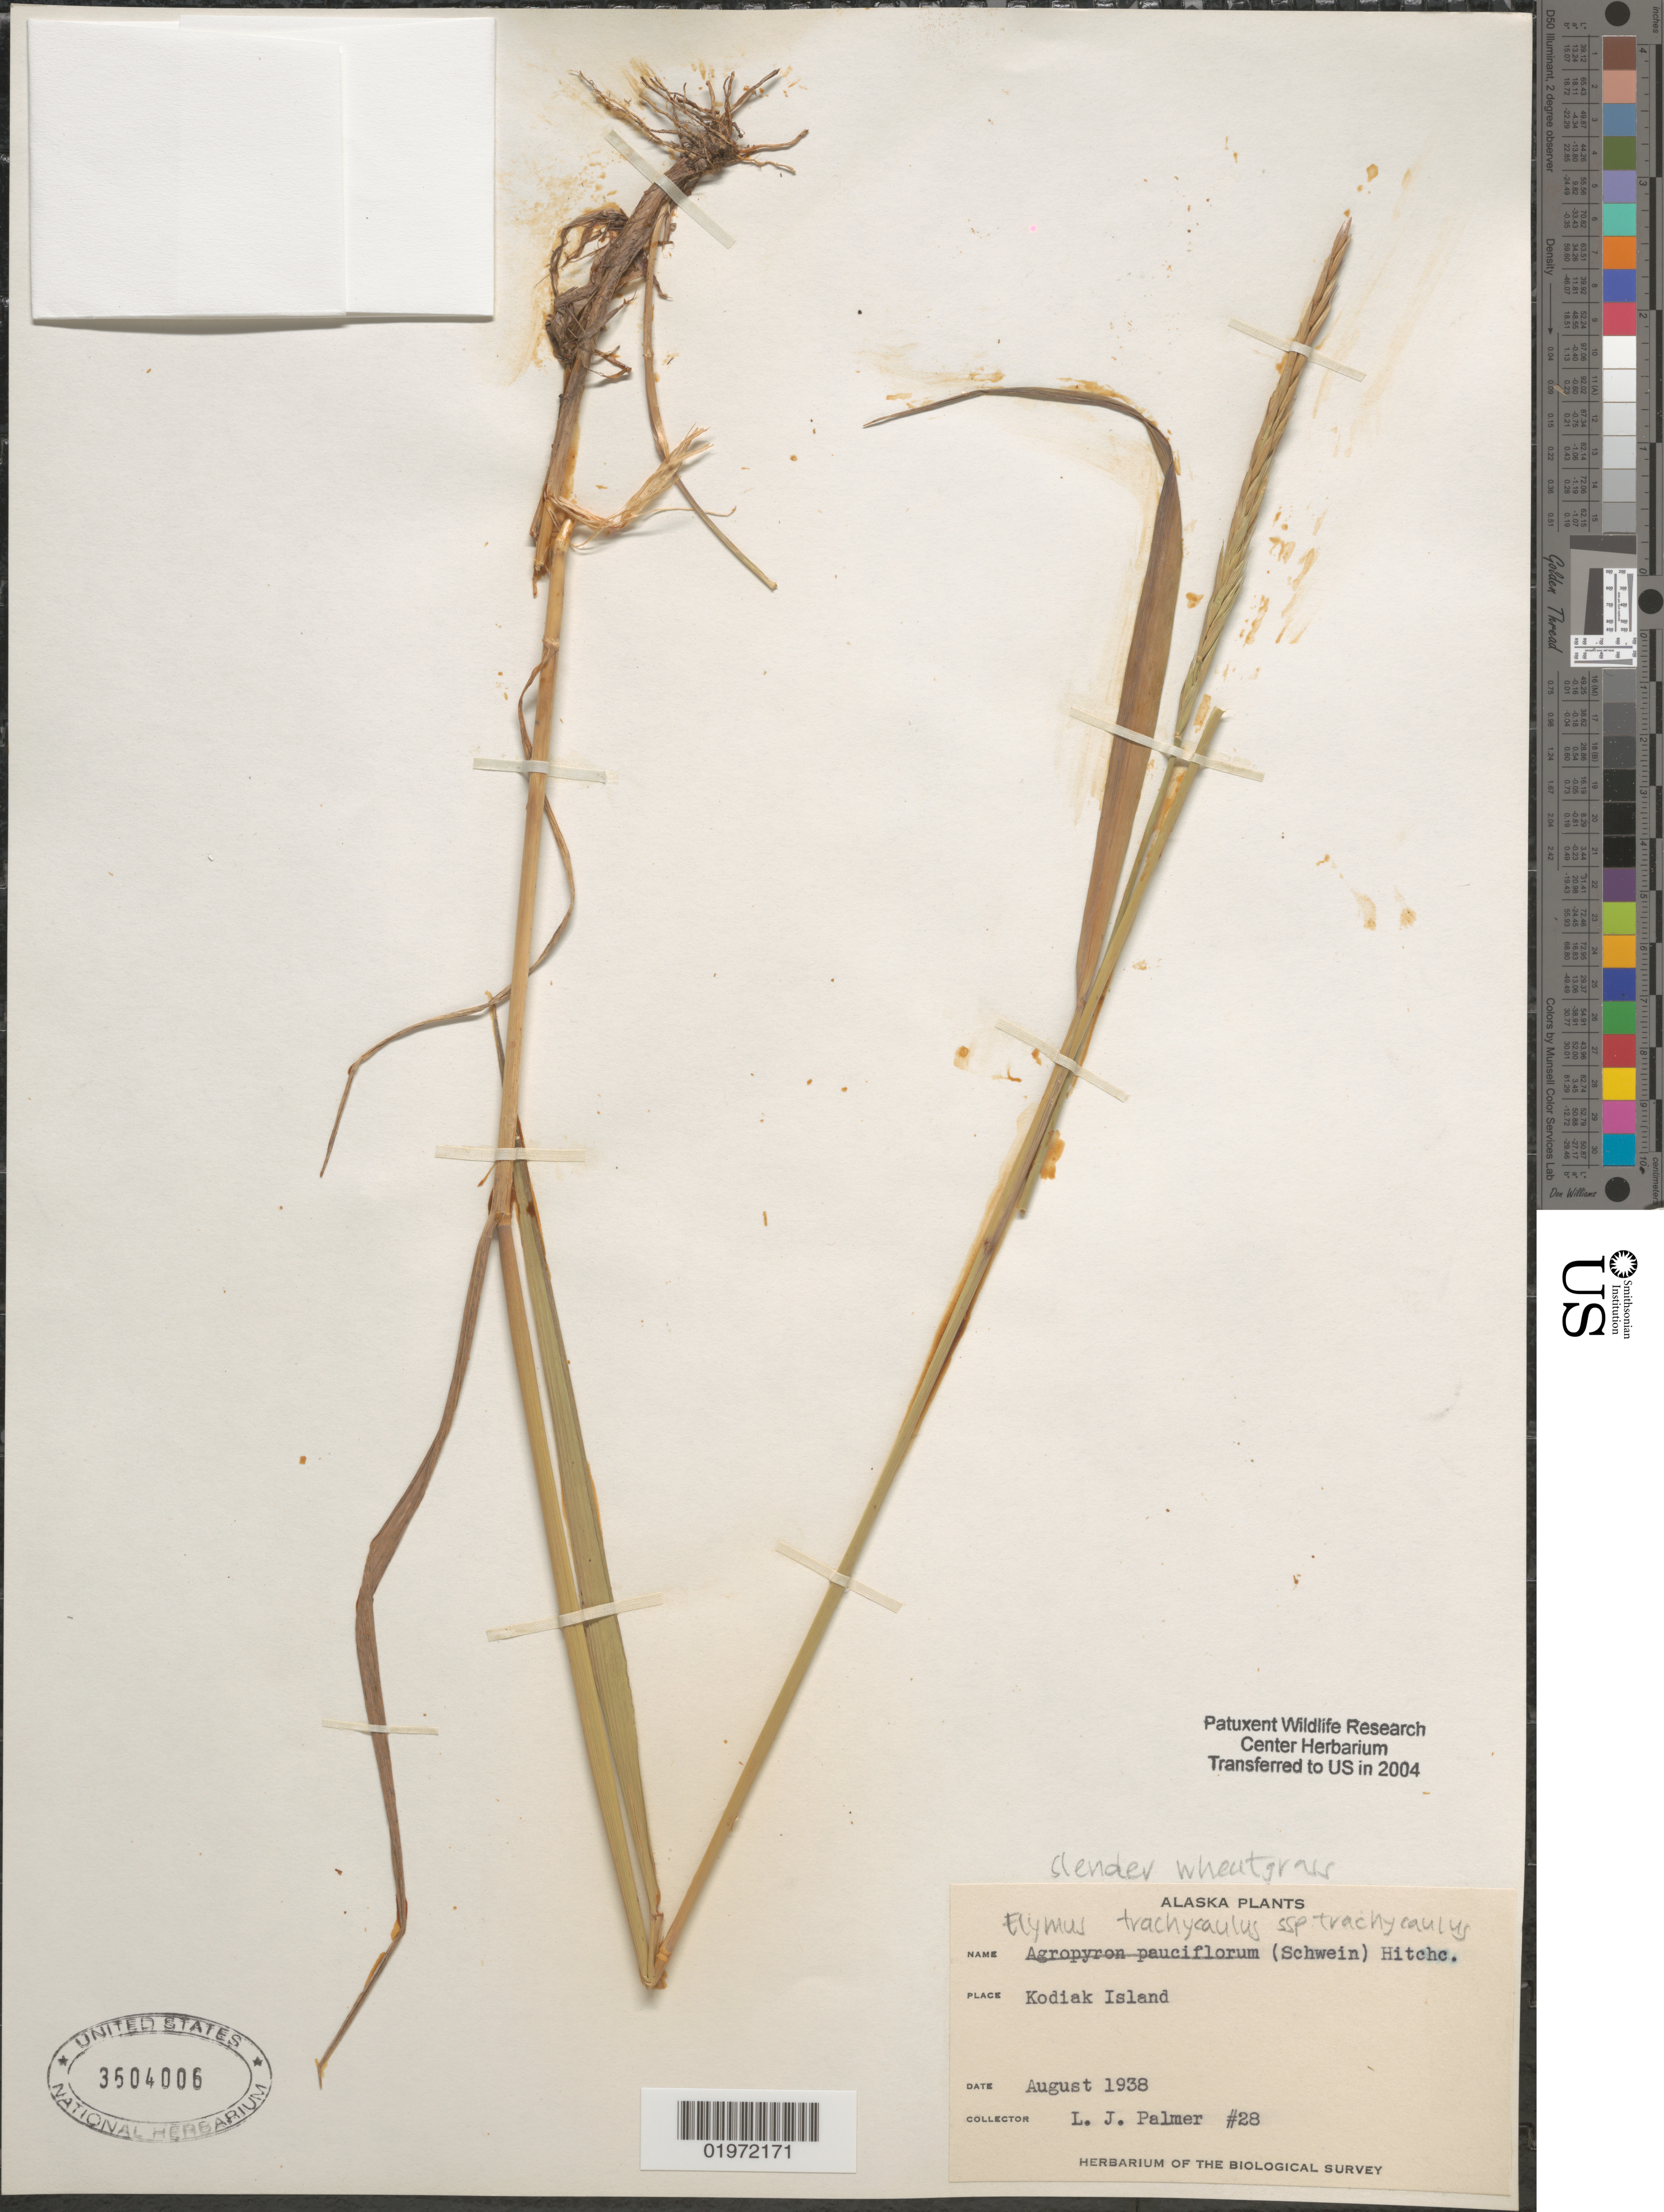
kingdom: Plantae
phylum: Tracheophyta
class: Liliopsida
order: Poales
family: Poaceae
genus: Elymus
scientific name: Elymus trachycaulus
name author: (Link) Gould ex Shinners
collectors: L. J. Palmer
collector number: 28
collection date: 1938-08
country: United States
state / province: Alaska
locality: Kodiak Island. Herbarium of The Biological Survey.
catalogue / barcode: US 3604006